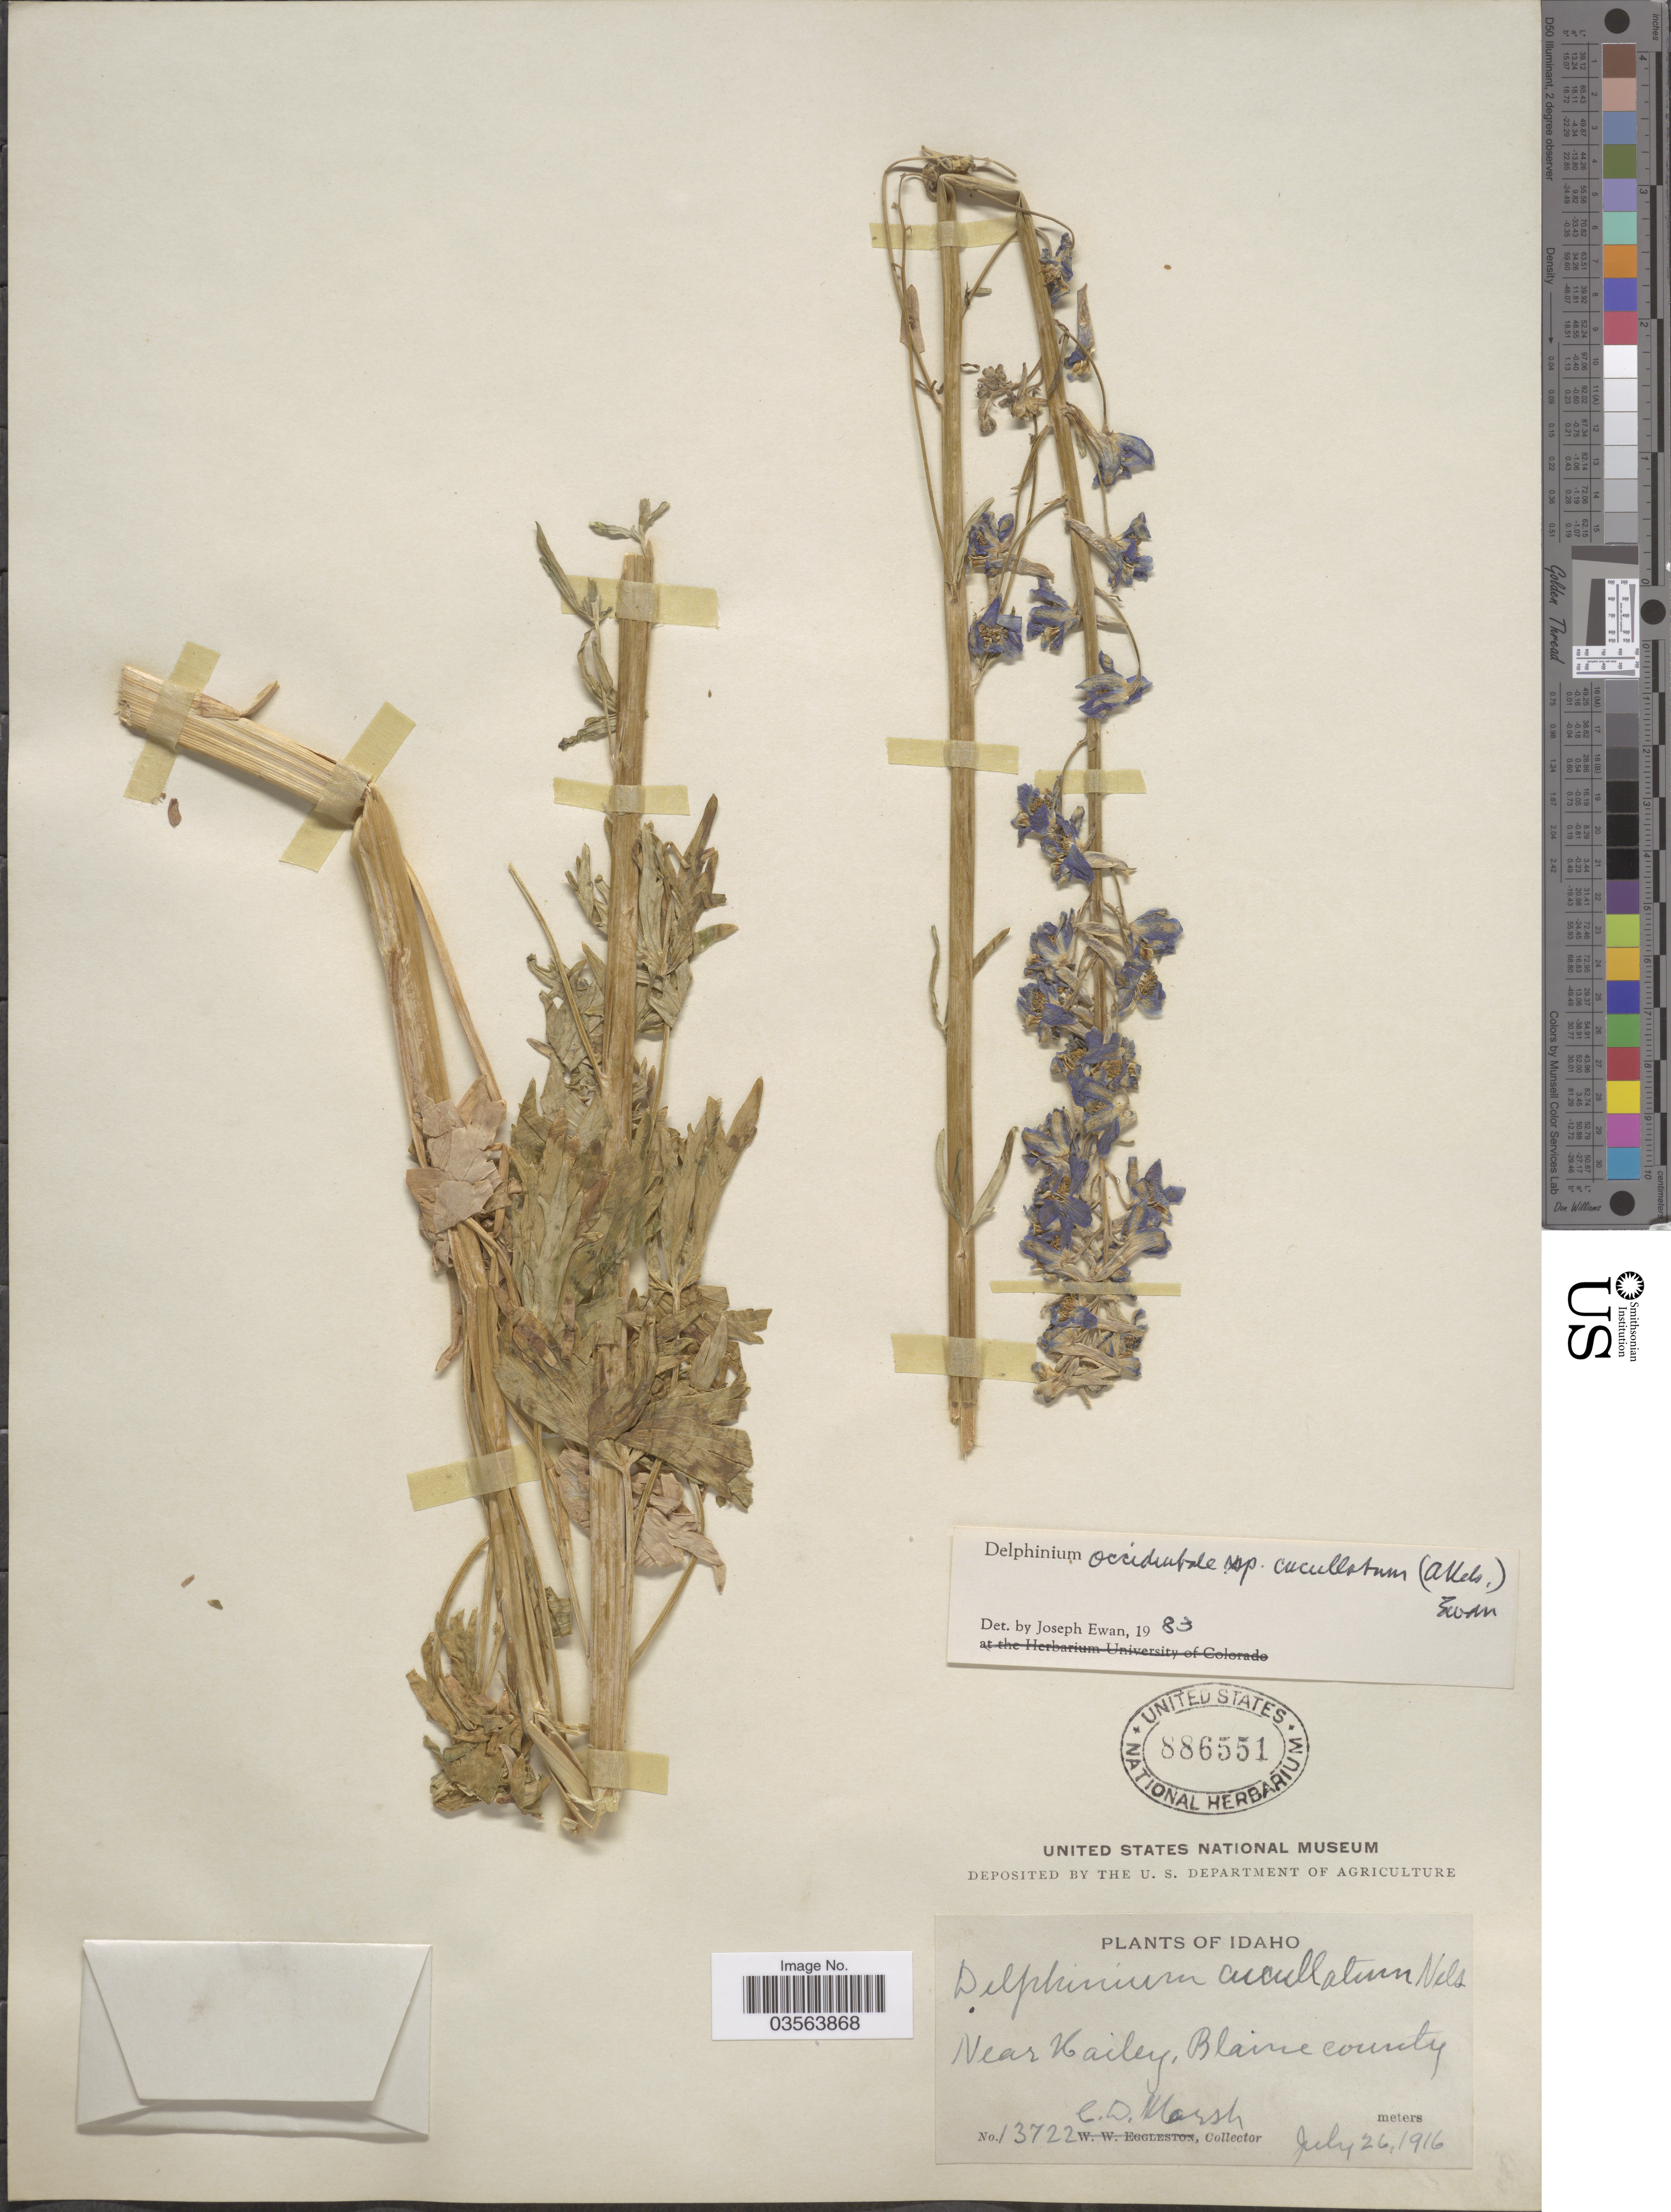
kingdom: Plantae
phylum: Tracheophyta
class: Magnoliopsida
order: Ranunculales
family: Ranunculaceae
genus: Delphinium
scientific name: Delphinium x occidentale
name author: (S. Watson) S. Watson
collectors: C. D. Marsh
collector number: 13722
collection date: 1916-07-26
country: United States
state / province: Idaho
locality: Near Hailey, Blaine county.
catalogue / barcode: US 886551